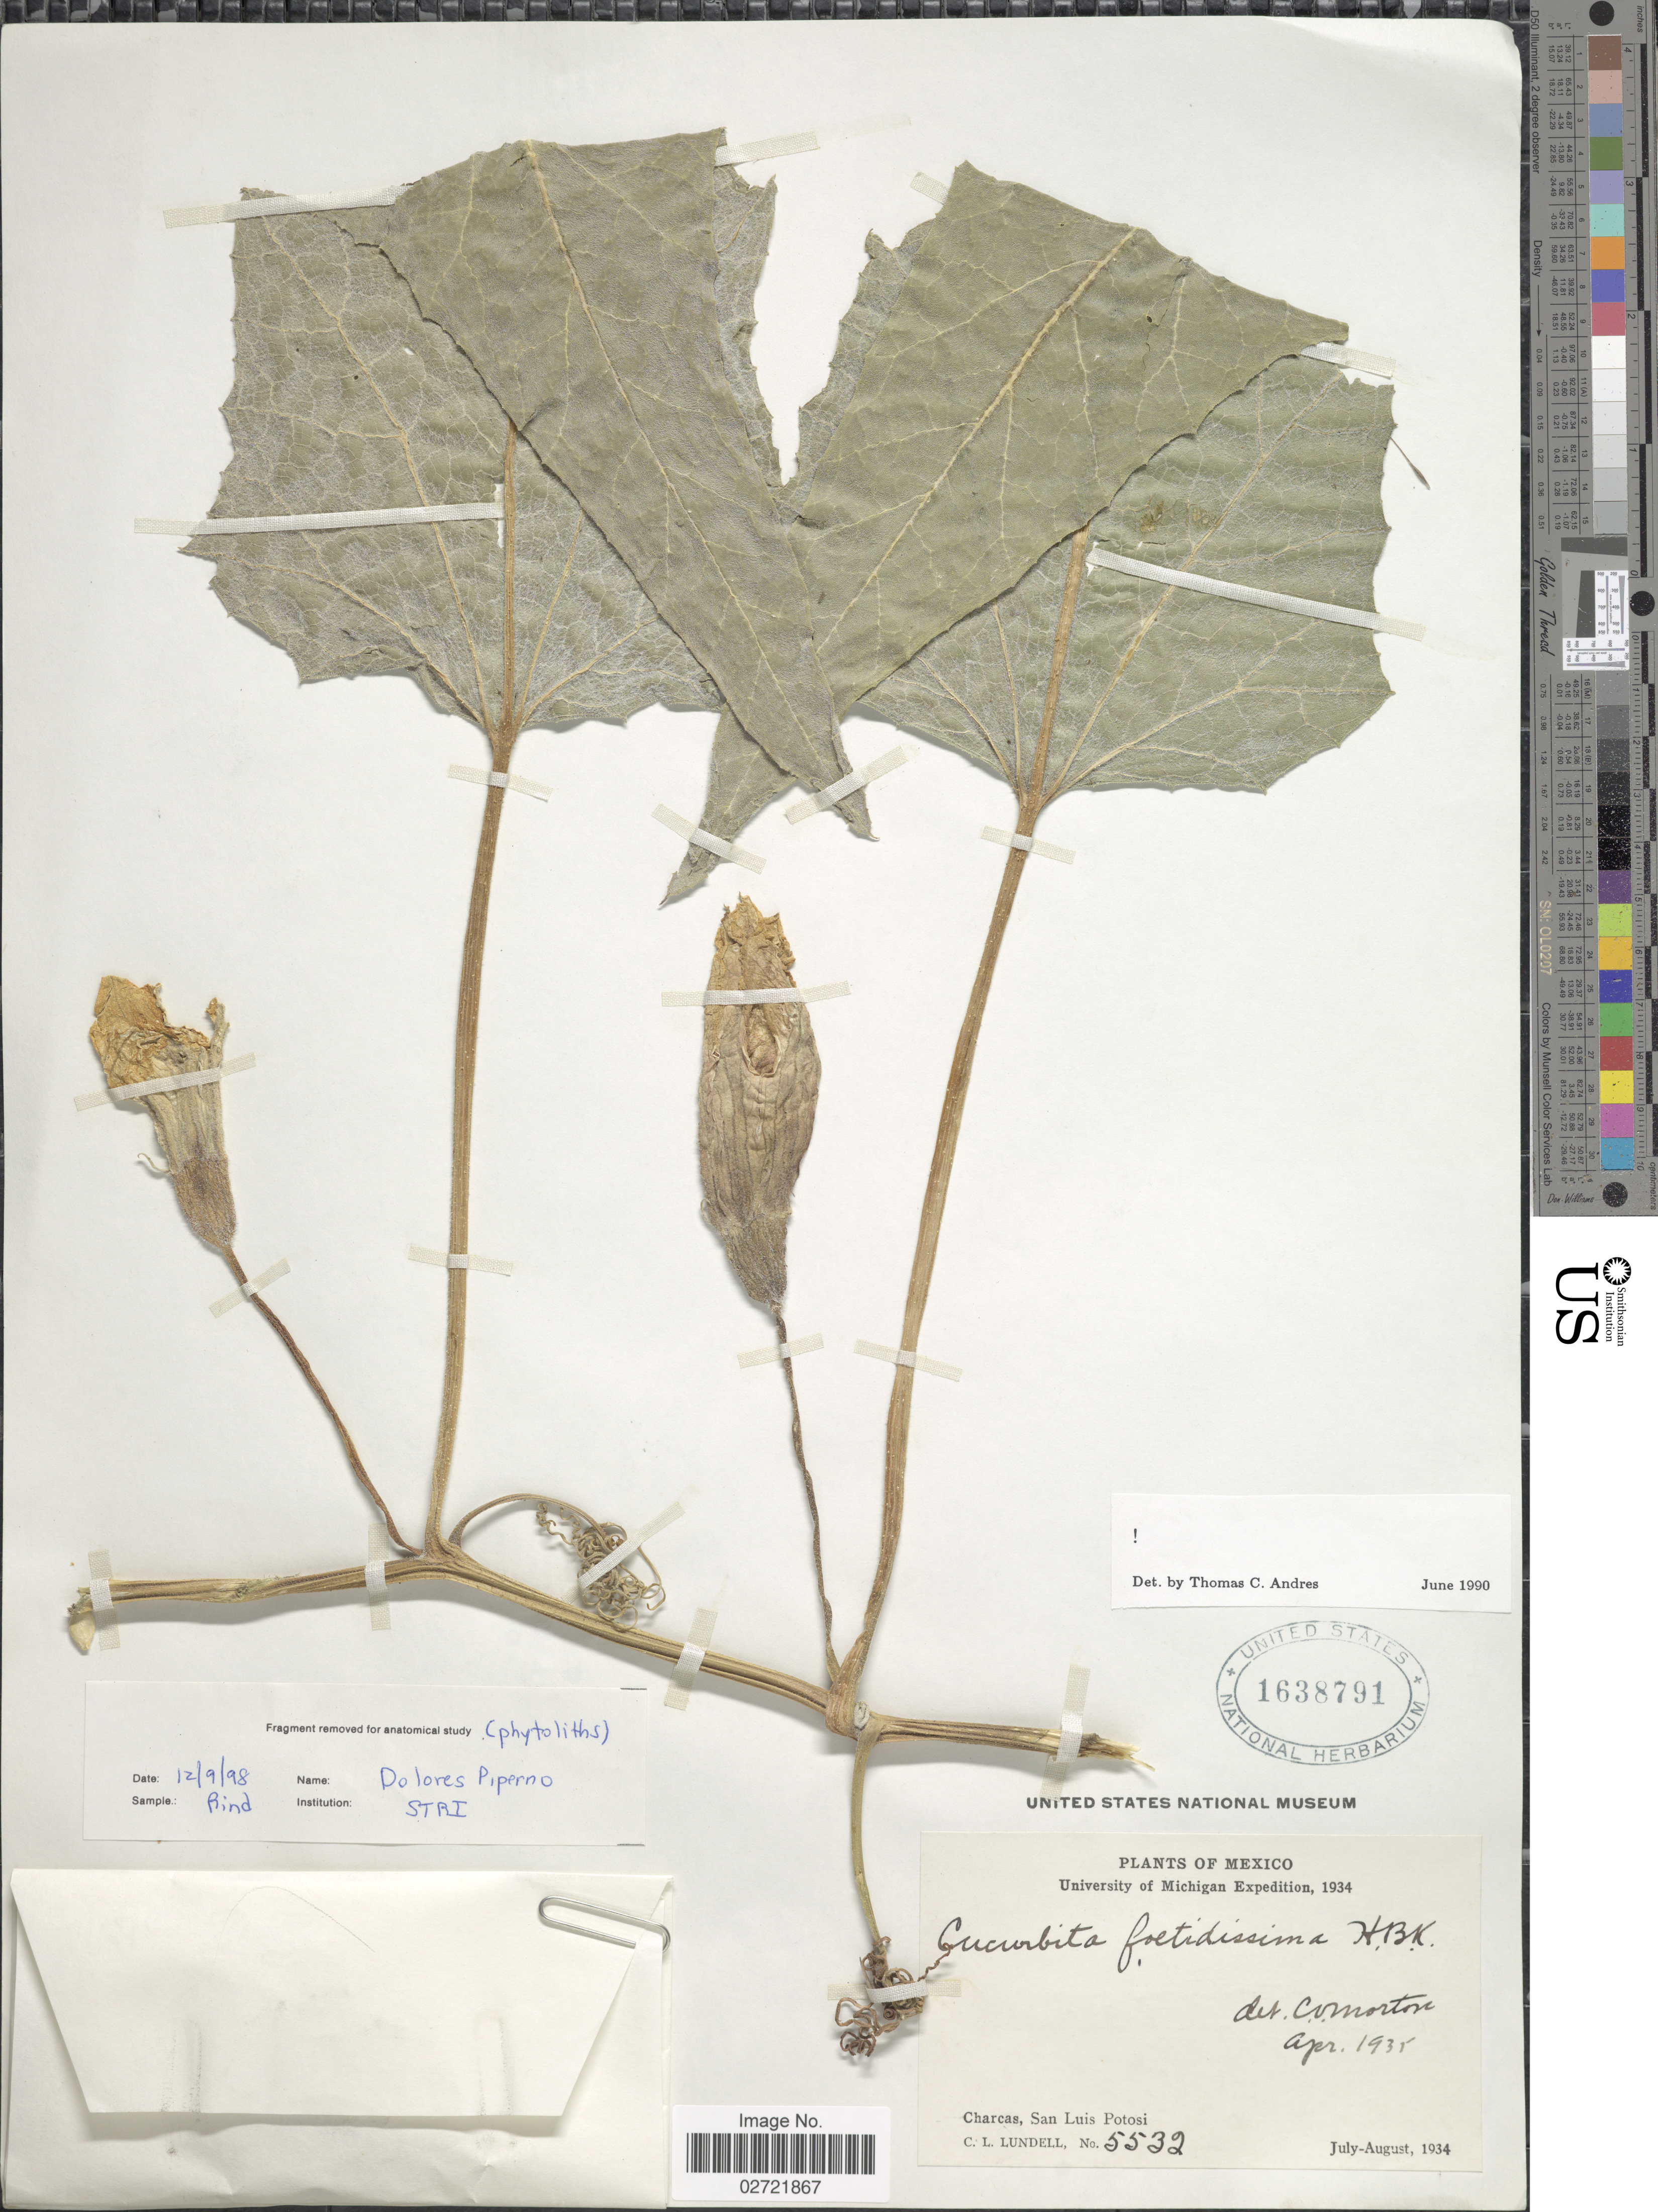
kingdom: Plantae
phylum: Tracheophyta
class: Magnoliopsida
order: Cucurbitales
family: Cucurbitaceae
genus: Cucurbita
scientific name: Cucurbita foetidissima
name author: Kunth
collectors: C. L. Lundell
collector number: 5532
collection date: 1934-07/1934-08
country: Mexico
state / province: San Luis Potosí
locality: Charcas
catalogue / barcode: US 1638791